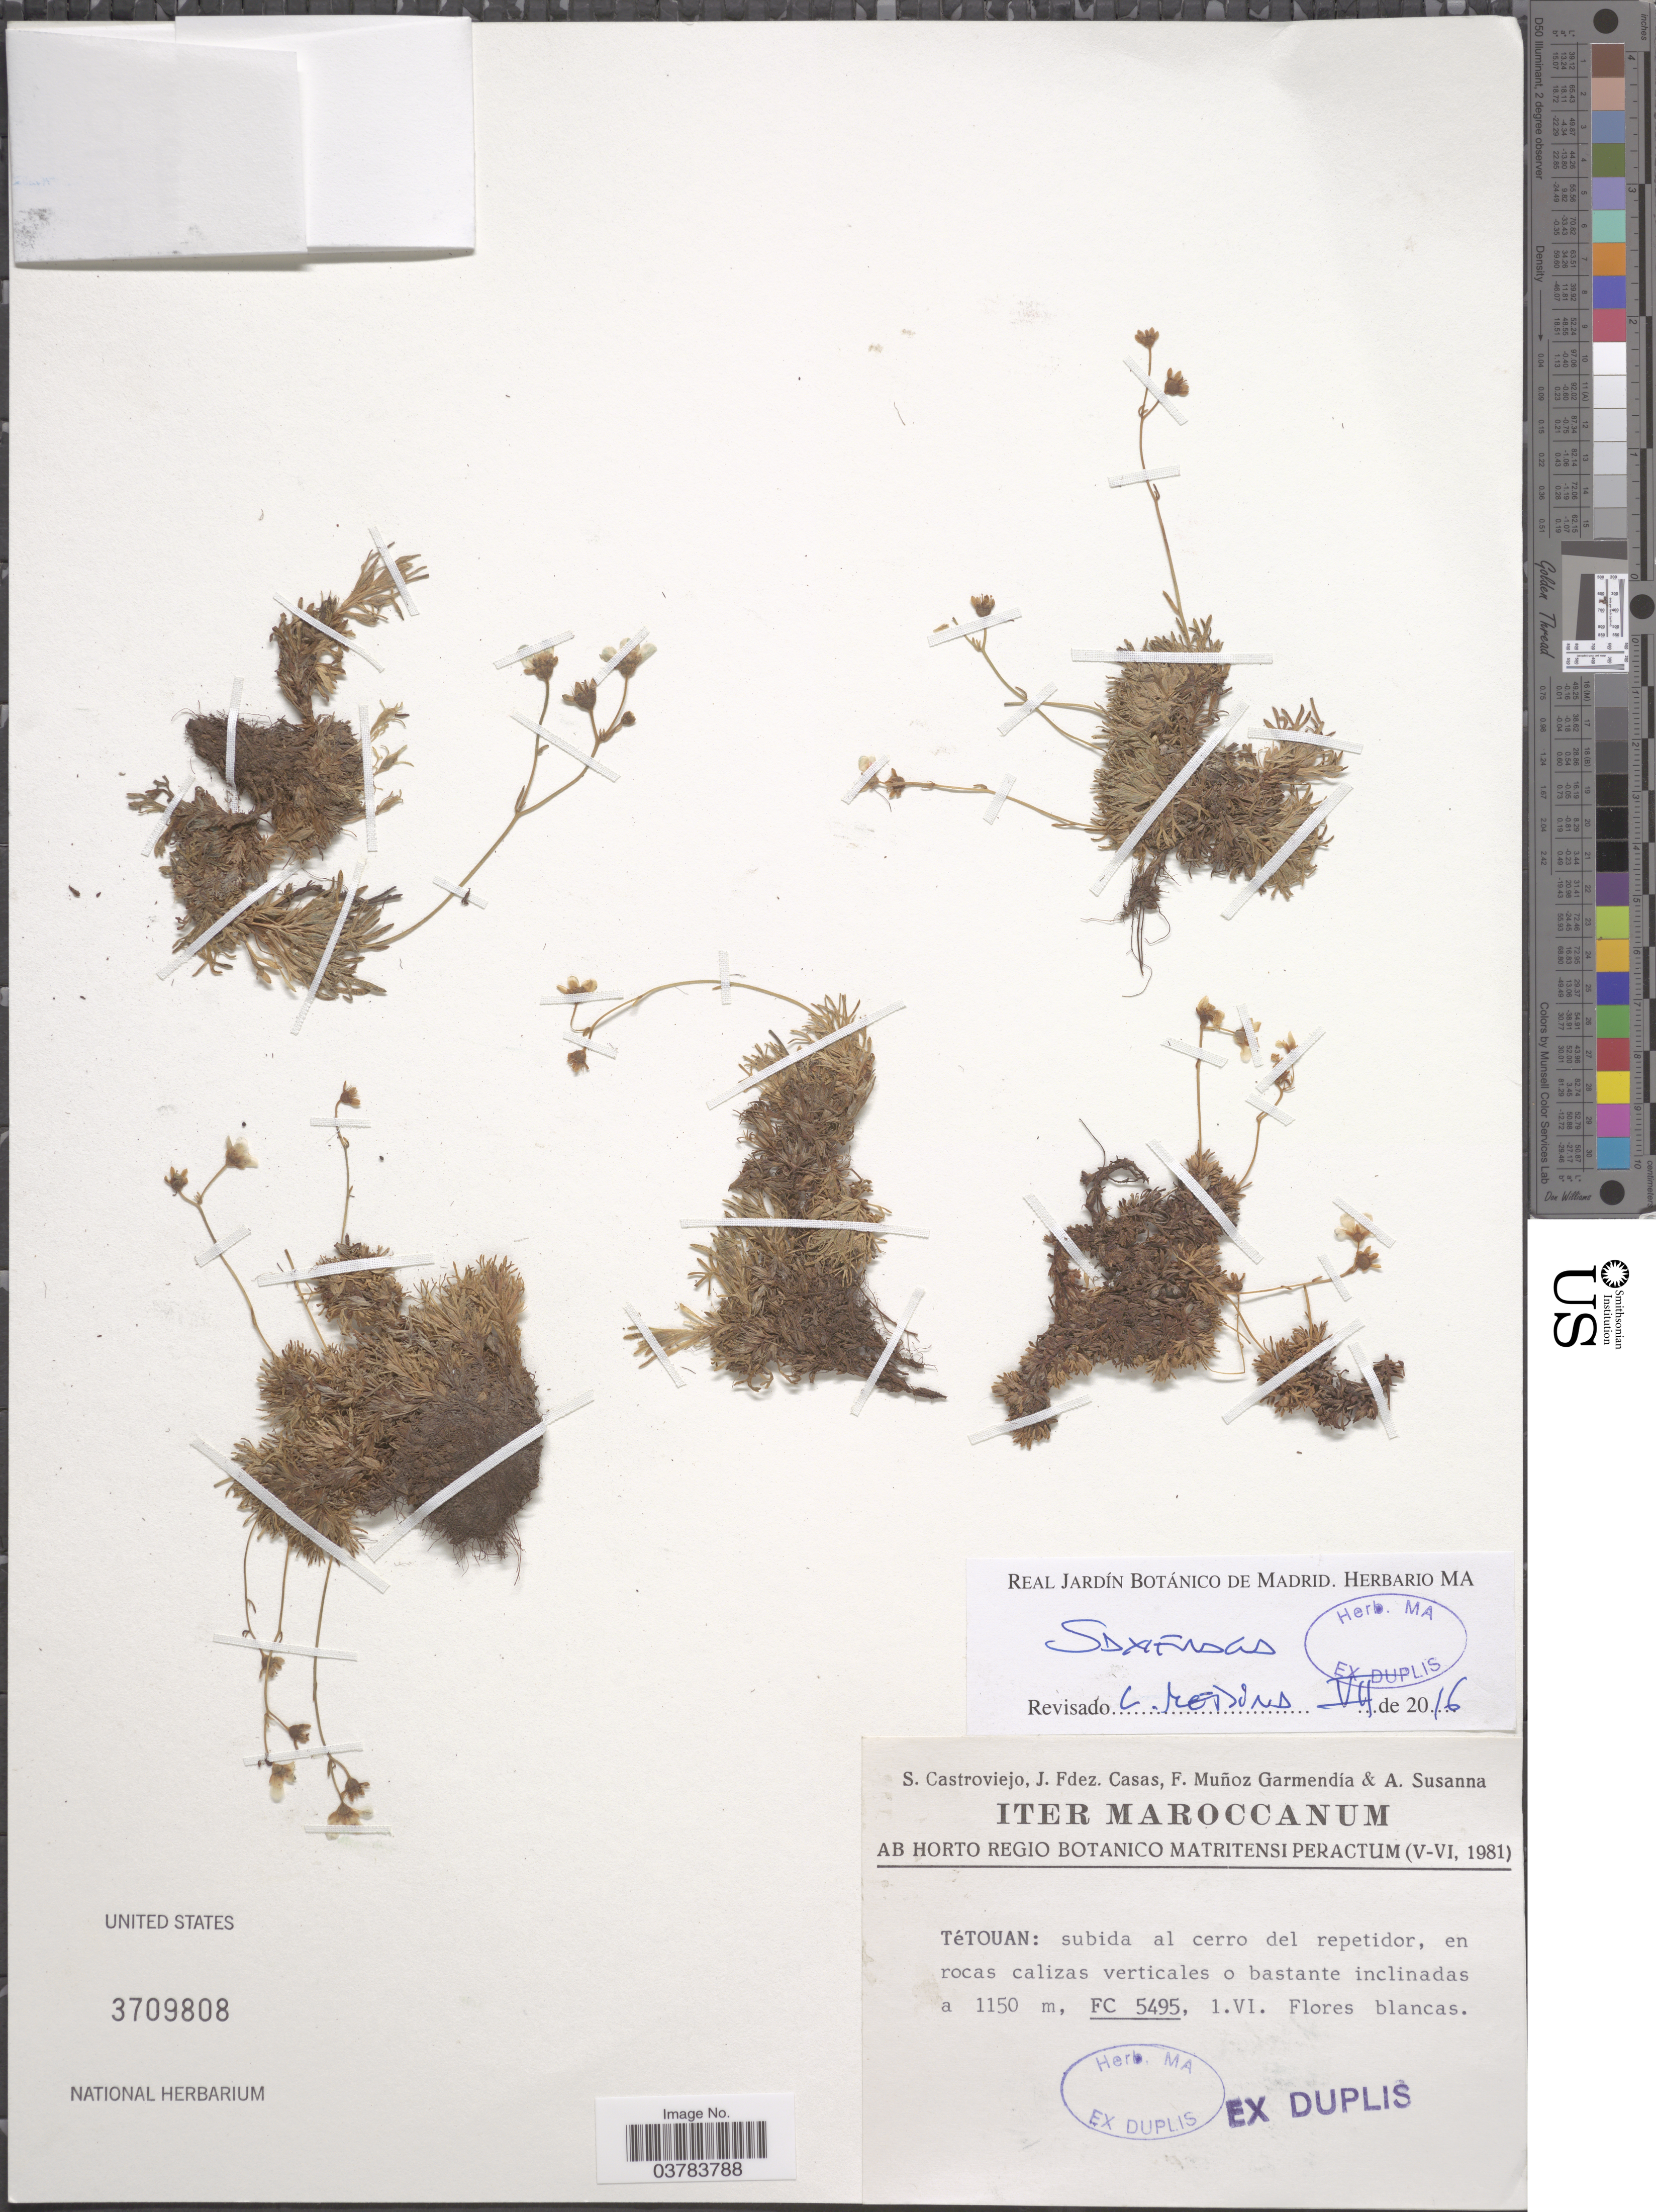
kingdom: Plantae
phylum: Tracheophyta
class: Magnoliopsida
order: Saxifragales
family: Saxifragaceae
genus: Saxifraga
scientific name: Saxifraga sp.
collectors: S. Castroviejo, J. Casas, F. Muñoz Garmendia & A. Susanna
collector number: FC 5495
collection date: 1981-06-01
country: Morocco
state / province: Tanger-Tétouan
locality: Tétouan: subida al cerro del repetidor, en rocas calizas verticales o bastante inclinadas.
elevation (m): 1150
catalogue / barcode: US 3709808